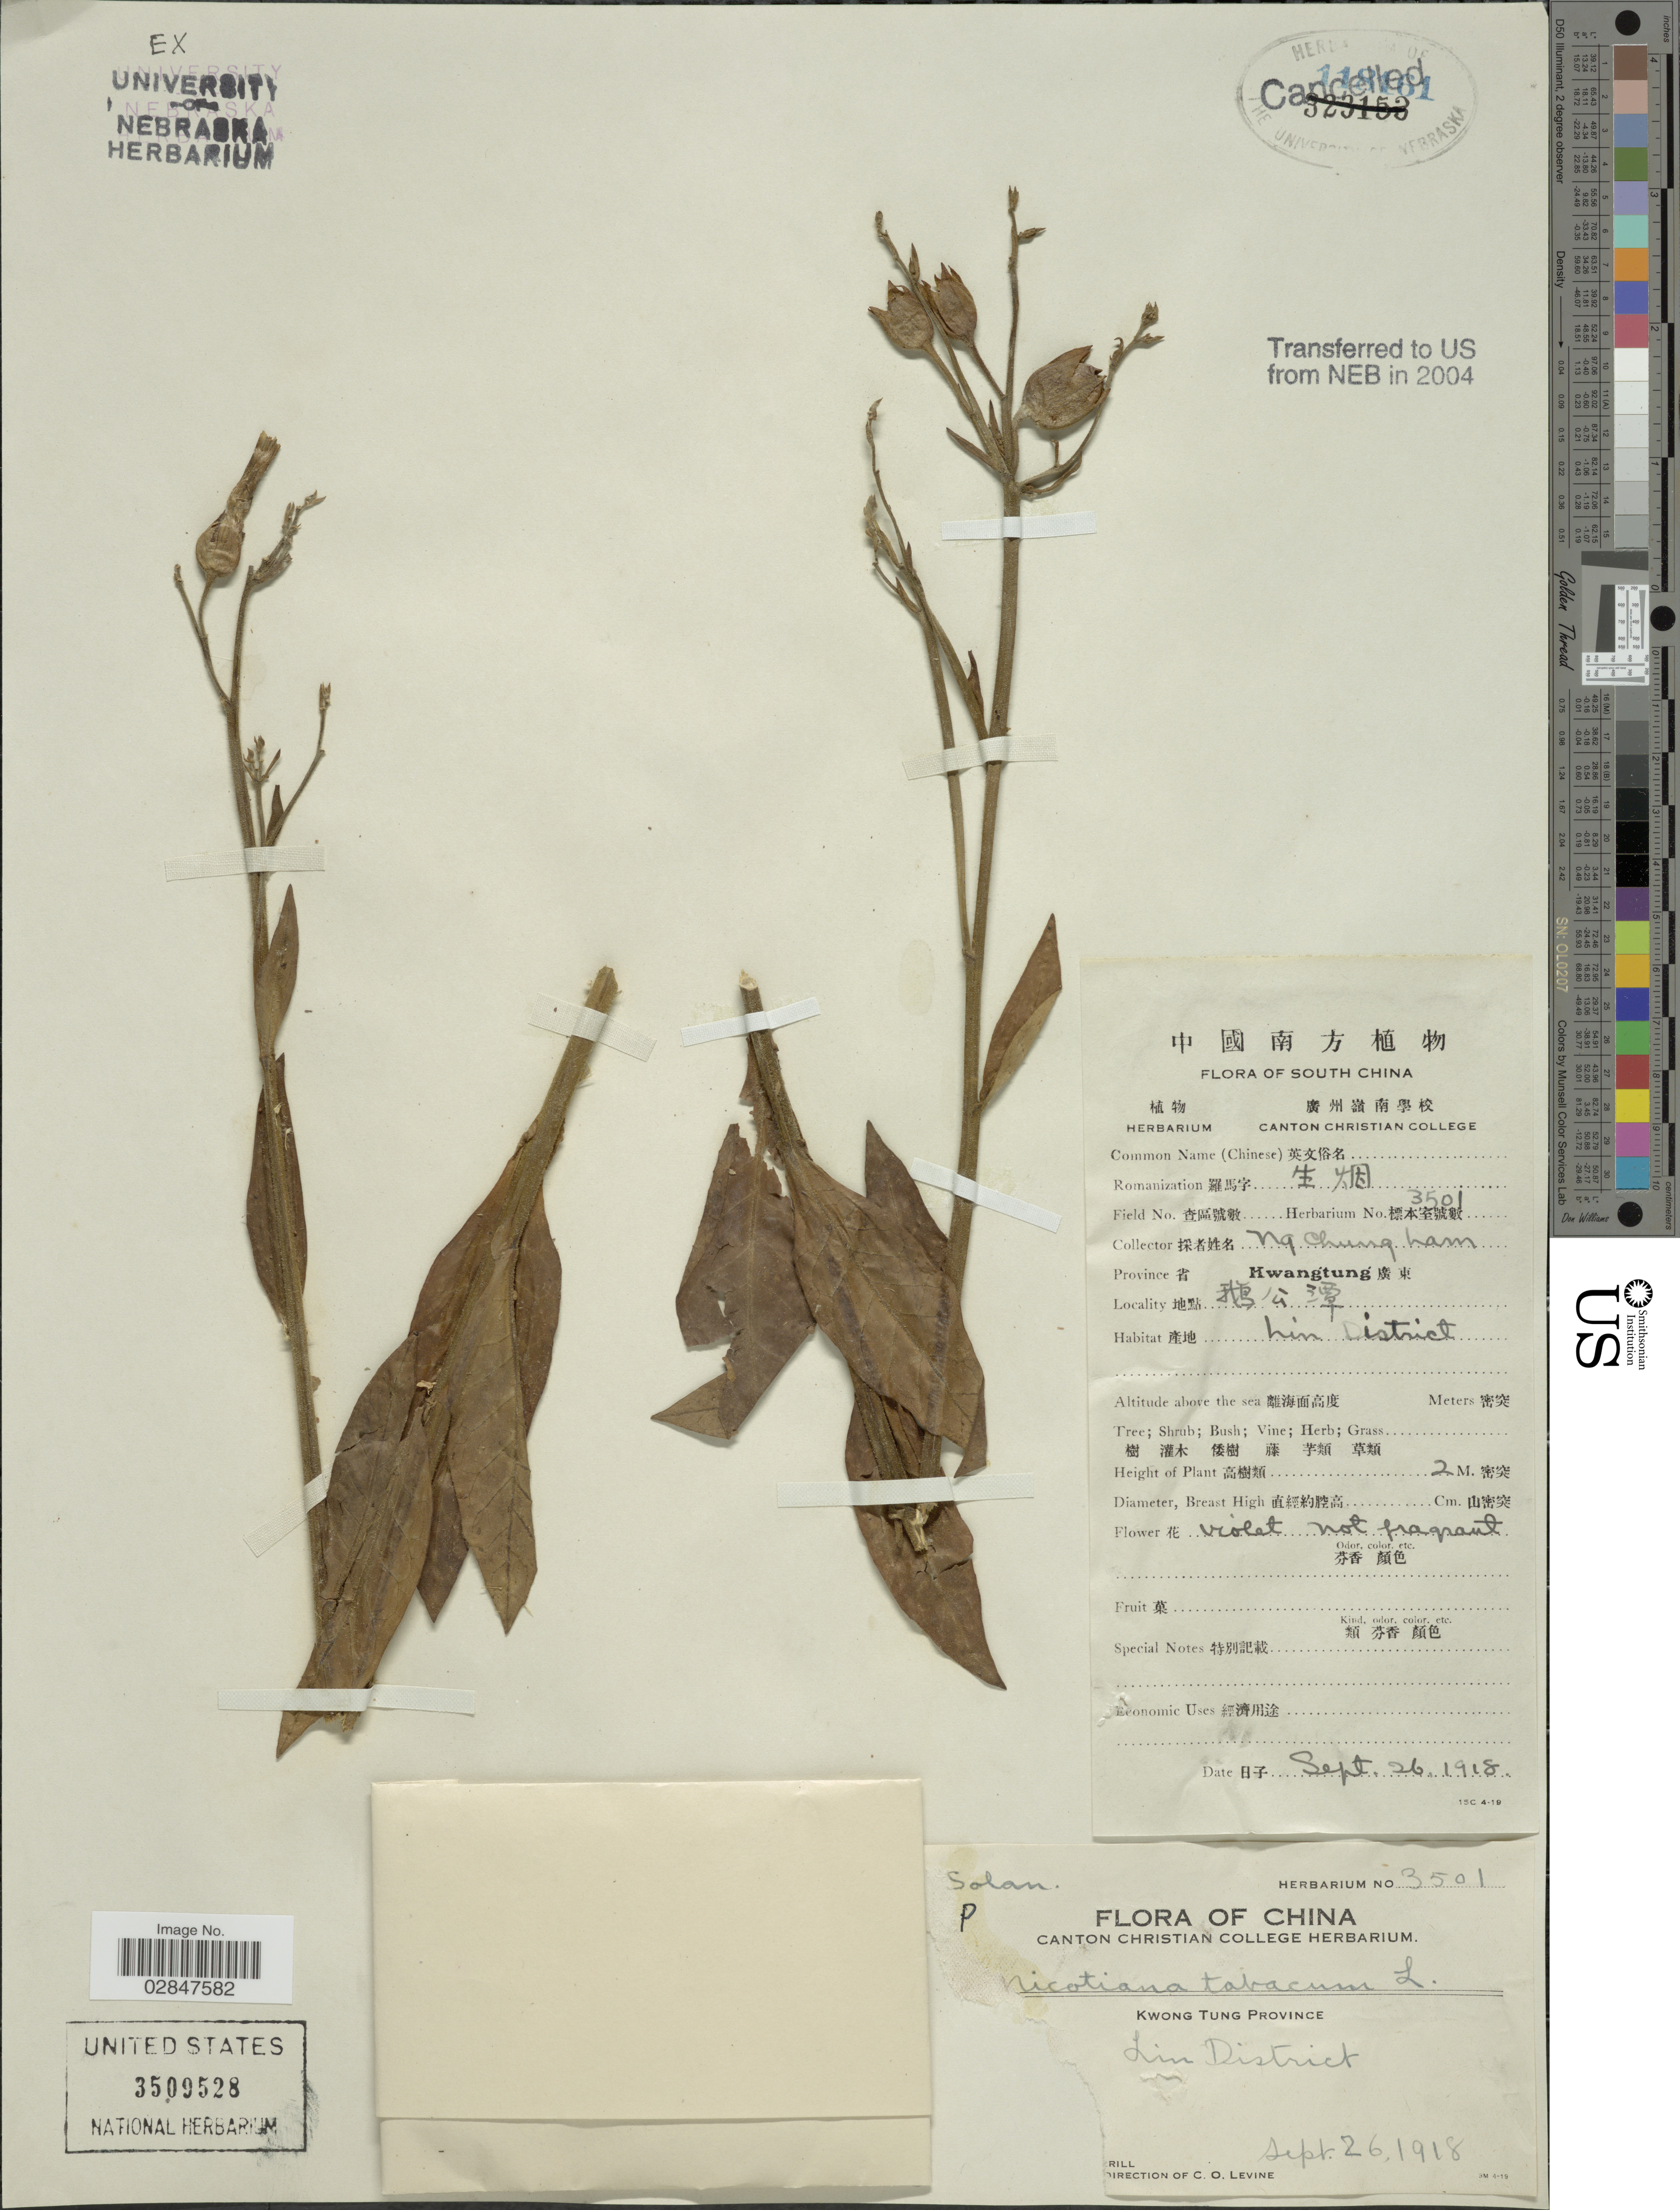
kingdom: Plantae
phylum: Tracheophyta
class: Magnoliopsida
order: Solanales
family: Solanaceae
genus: Nicotiana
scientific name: Nicotiana tabacum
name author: L.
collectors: C. L. Ng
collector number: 3501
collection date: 1918-09-26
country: China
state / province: Guangdong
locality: Province Kwangtung. Lin District.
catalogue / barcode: US 3509528